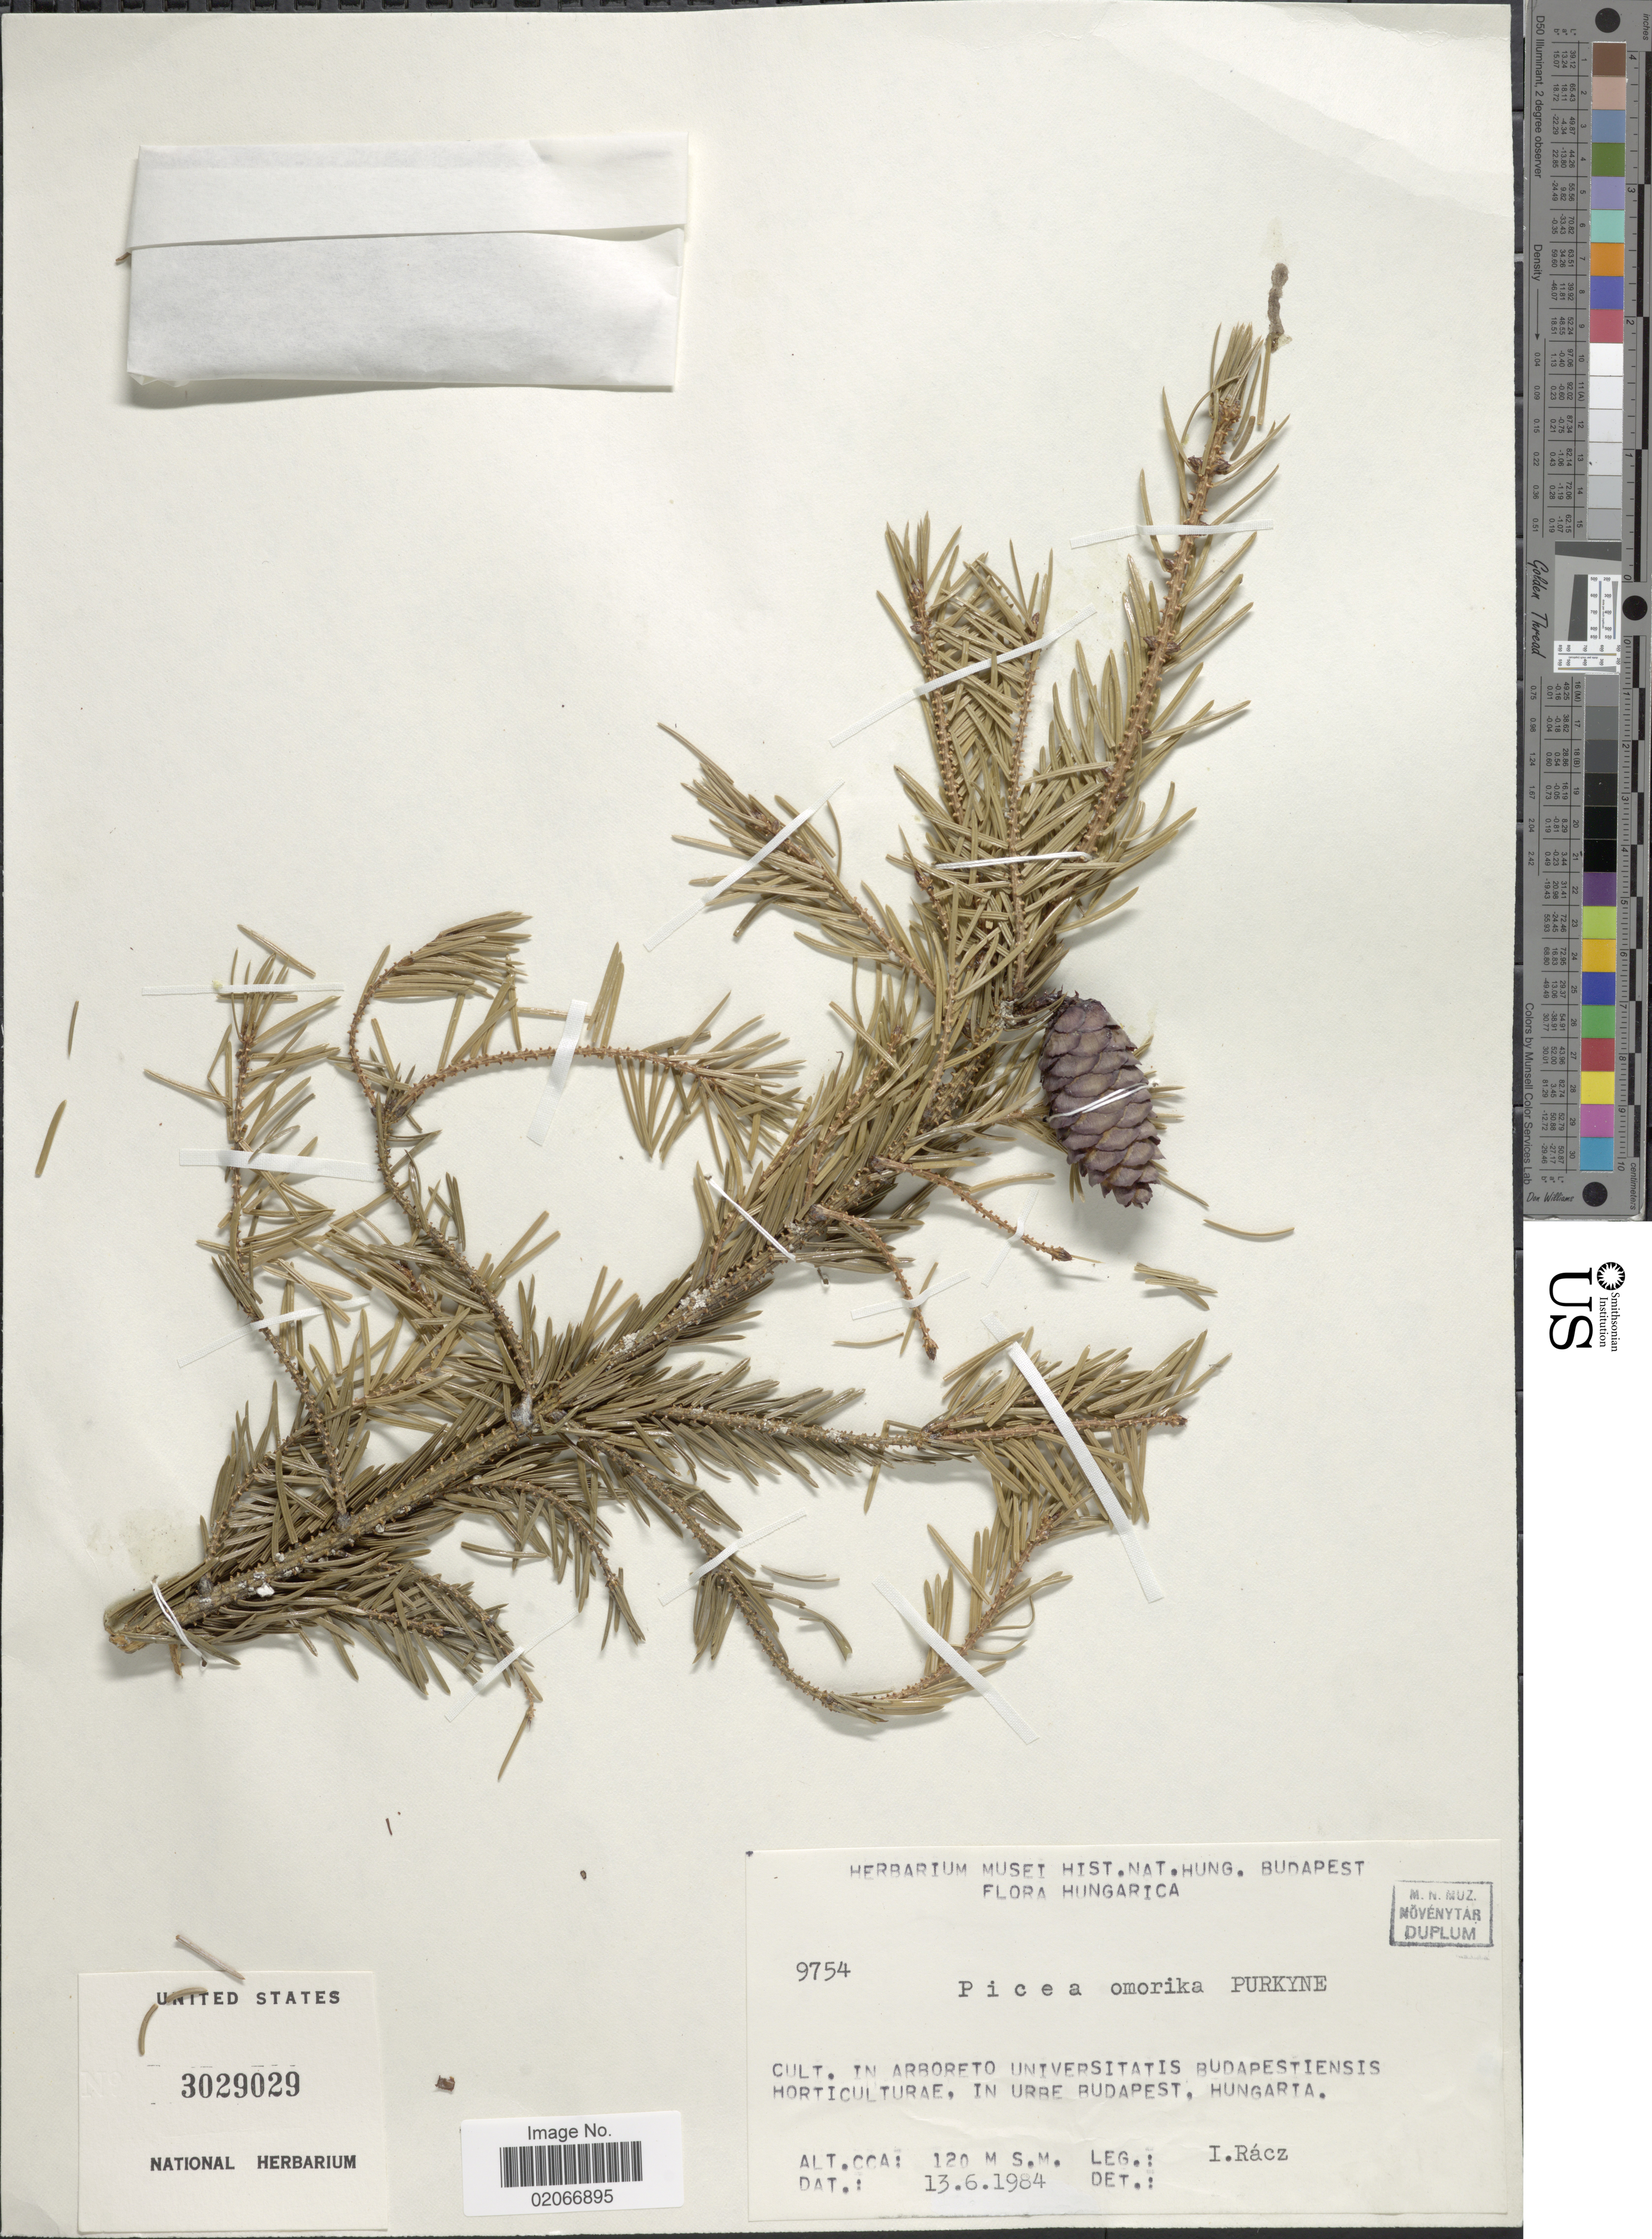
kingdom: Plantae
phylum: Tracheophyta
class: Pinopsida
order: Pinales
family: Pinaceae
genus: Picea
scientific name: Picea omorika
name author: (Pančić) Purk.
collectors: I. Rácz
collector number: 9754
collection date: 1984-06-13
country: Hungary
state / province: Budapest, Capital District of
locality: Arboreto Universitatis Budapestiensis Horticulturae, in ubre Budapest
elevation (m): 120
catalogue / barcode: US 3029029